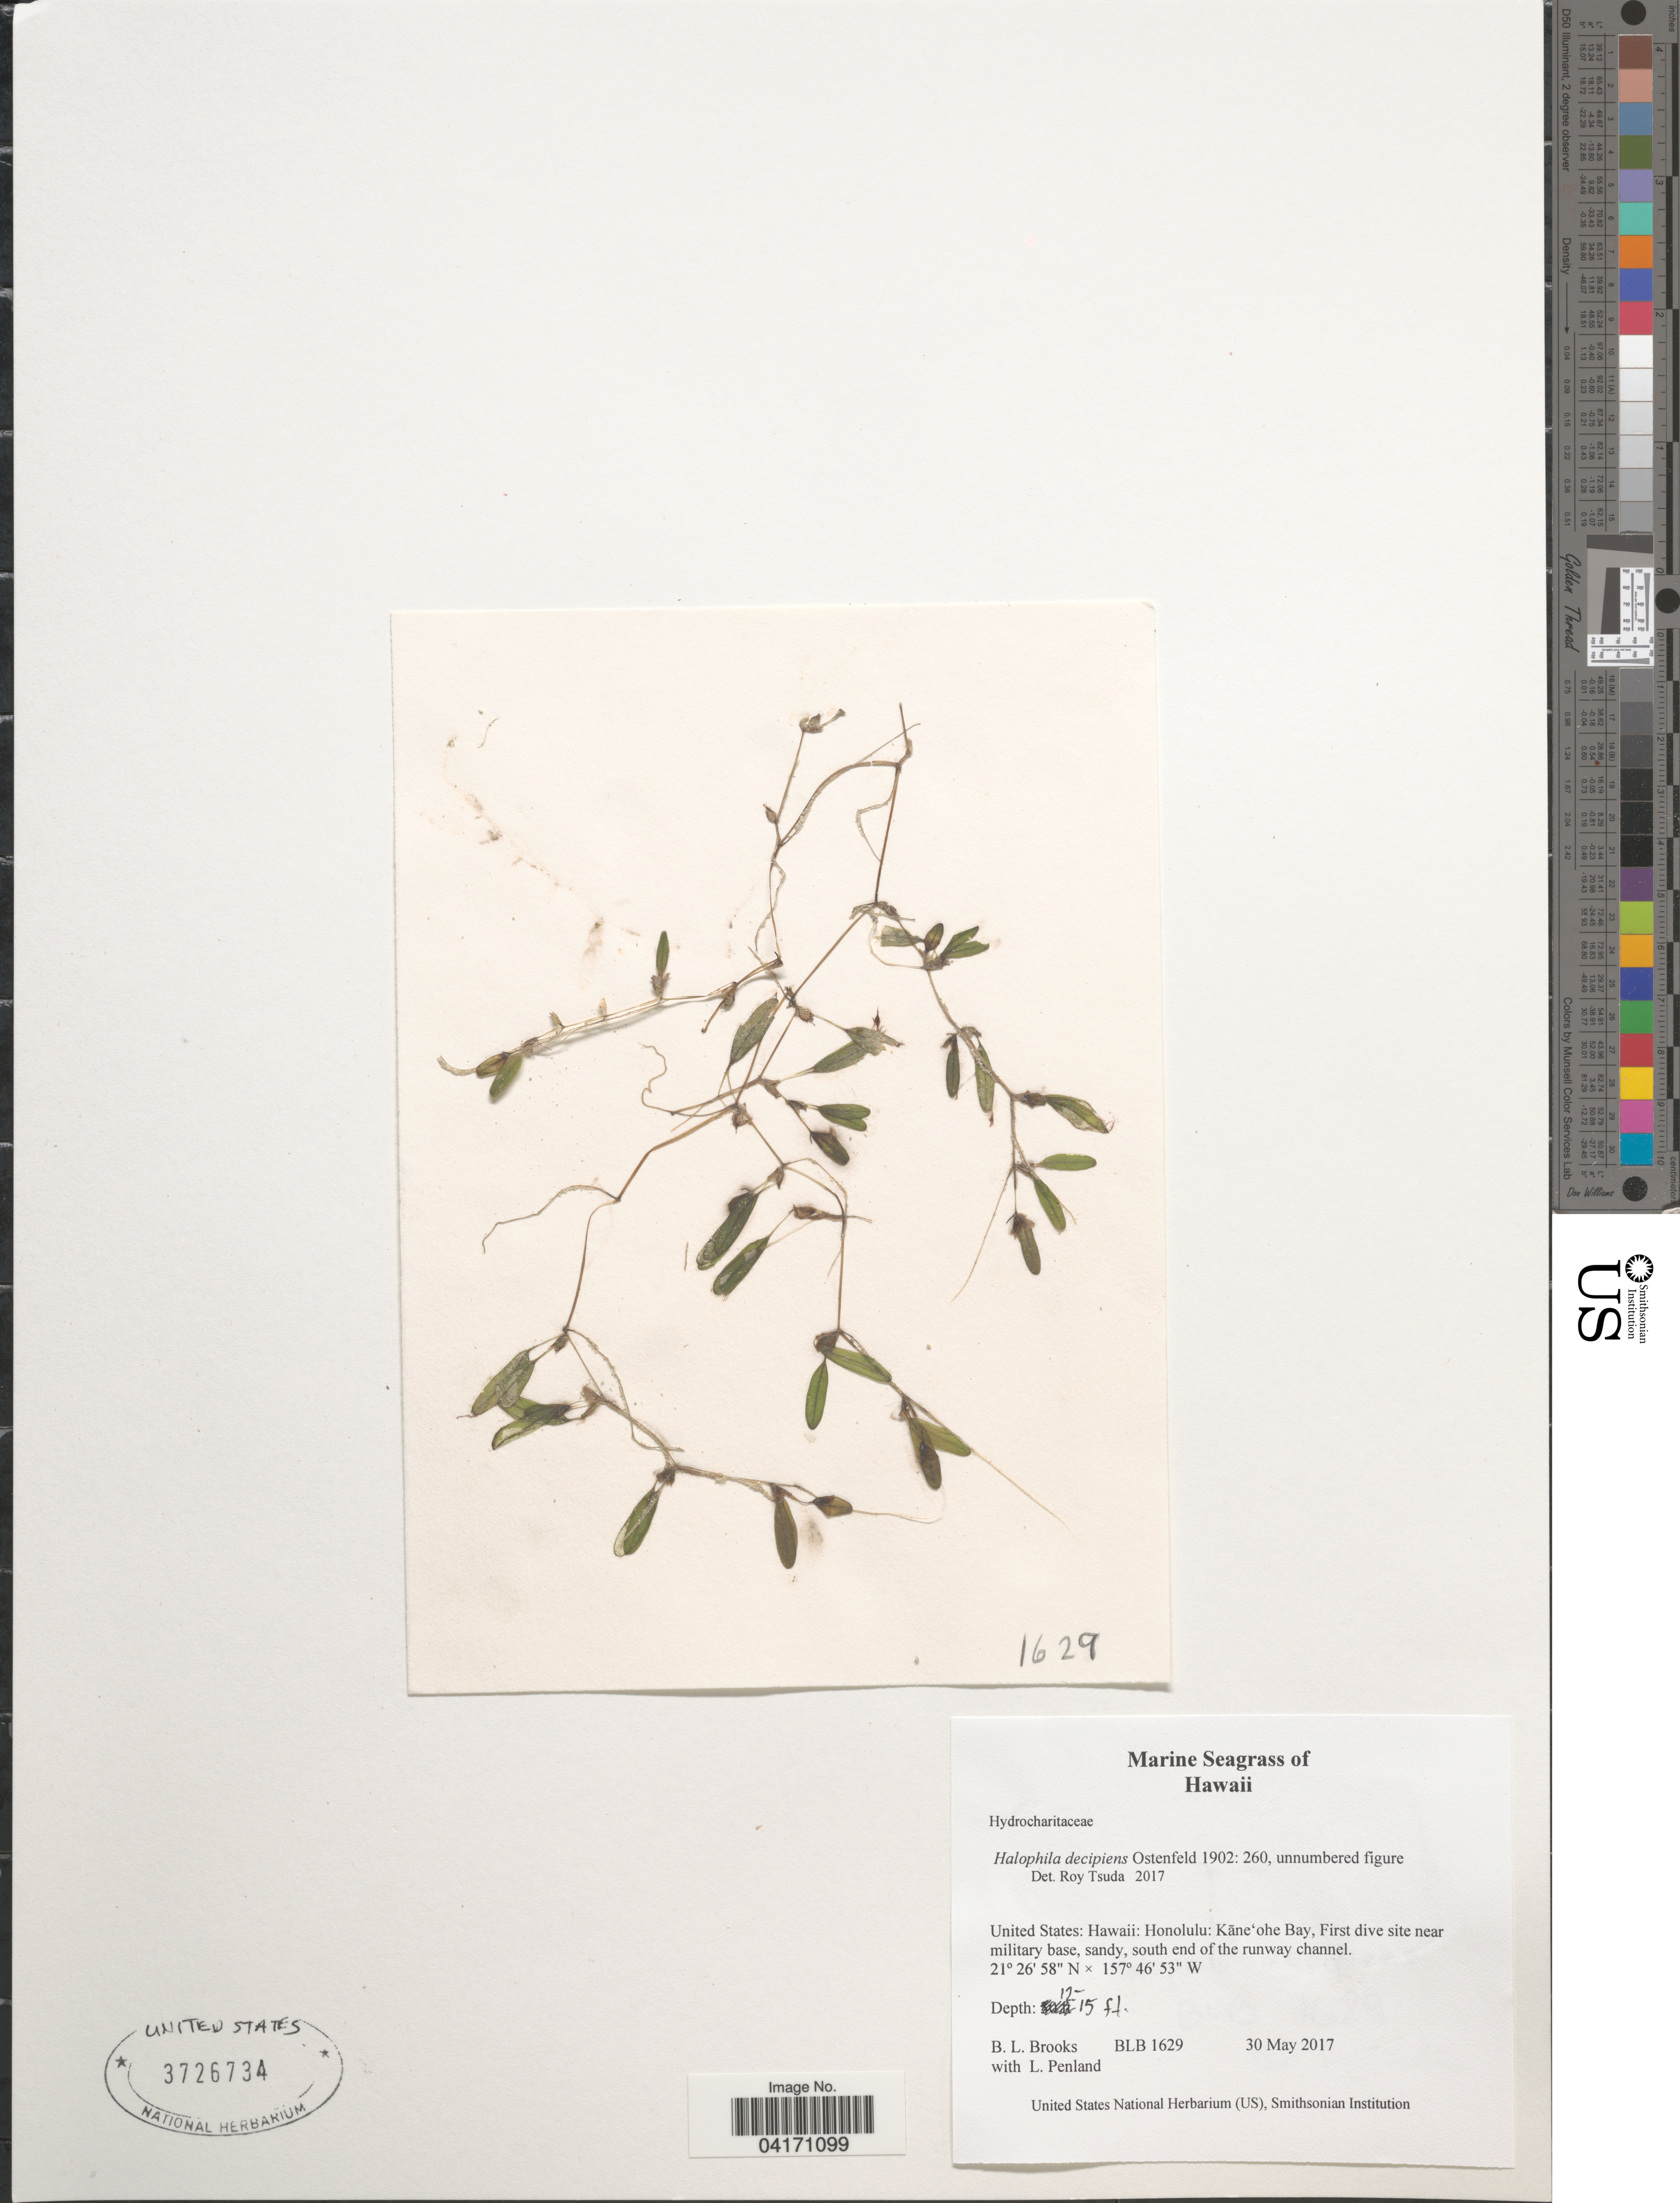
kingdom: Plantae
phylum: Tracheophyta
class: Liliopsida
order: Alismatales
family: Hydrocharitaceae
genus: Halophila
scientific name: Halophila decipiens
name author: Ostenf.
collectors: B. Brooks & L. Penland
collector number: BLB1629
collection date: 2017-05-30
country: United States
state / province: Hawaii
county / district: Honolulu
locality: Honolulu: Kāne'ohe Bay, First dive site near military base, sandy, south end of the runway channel.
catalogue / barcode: US 3726734